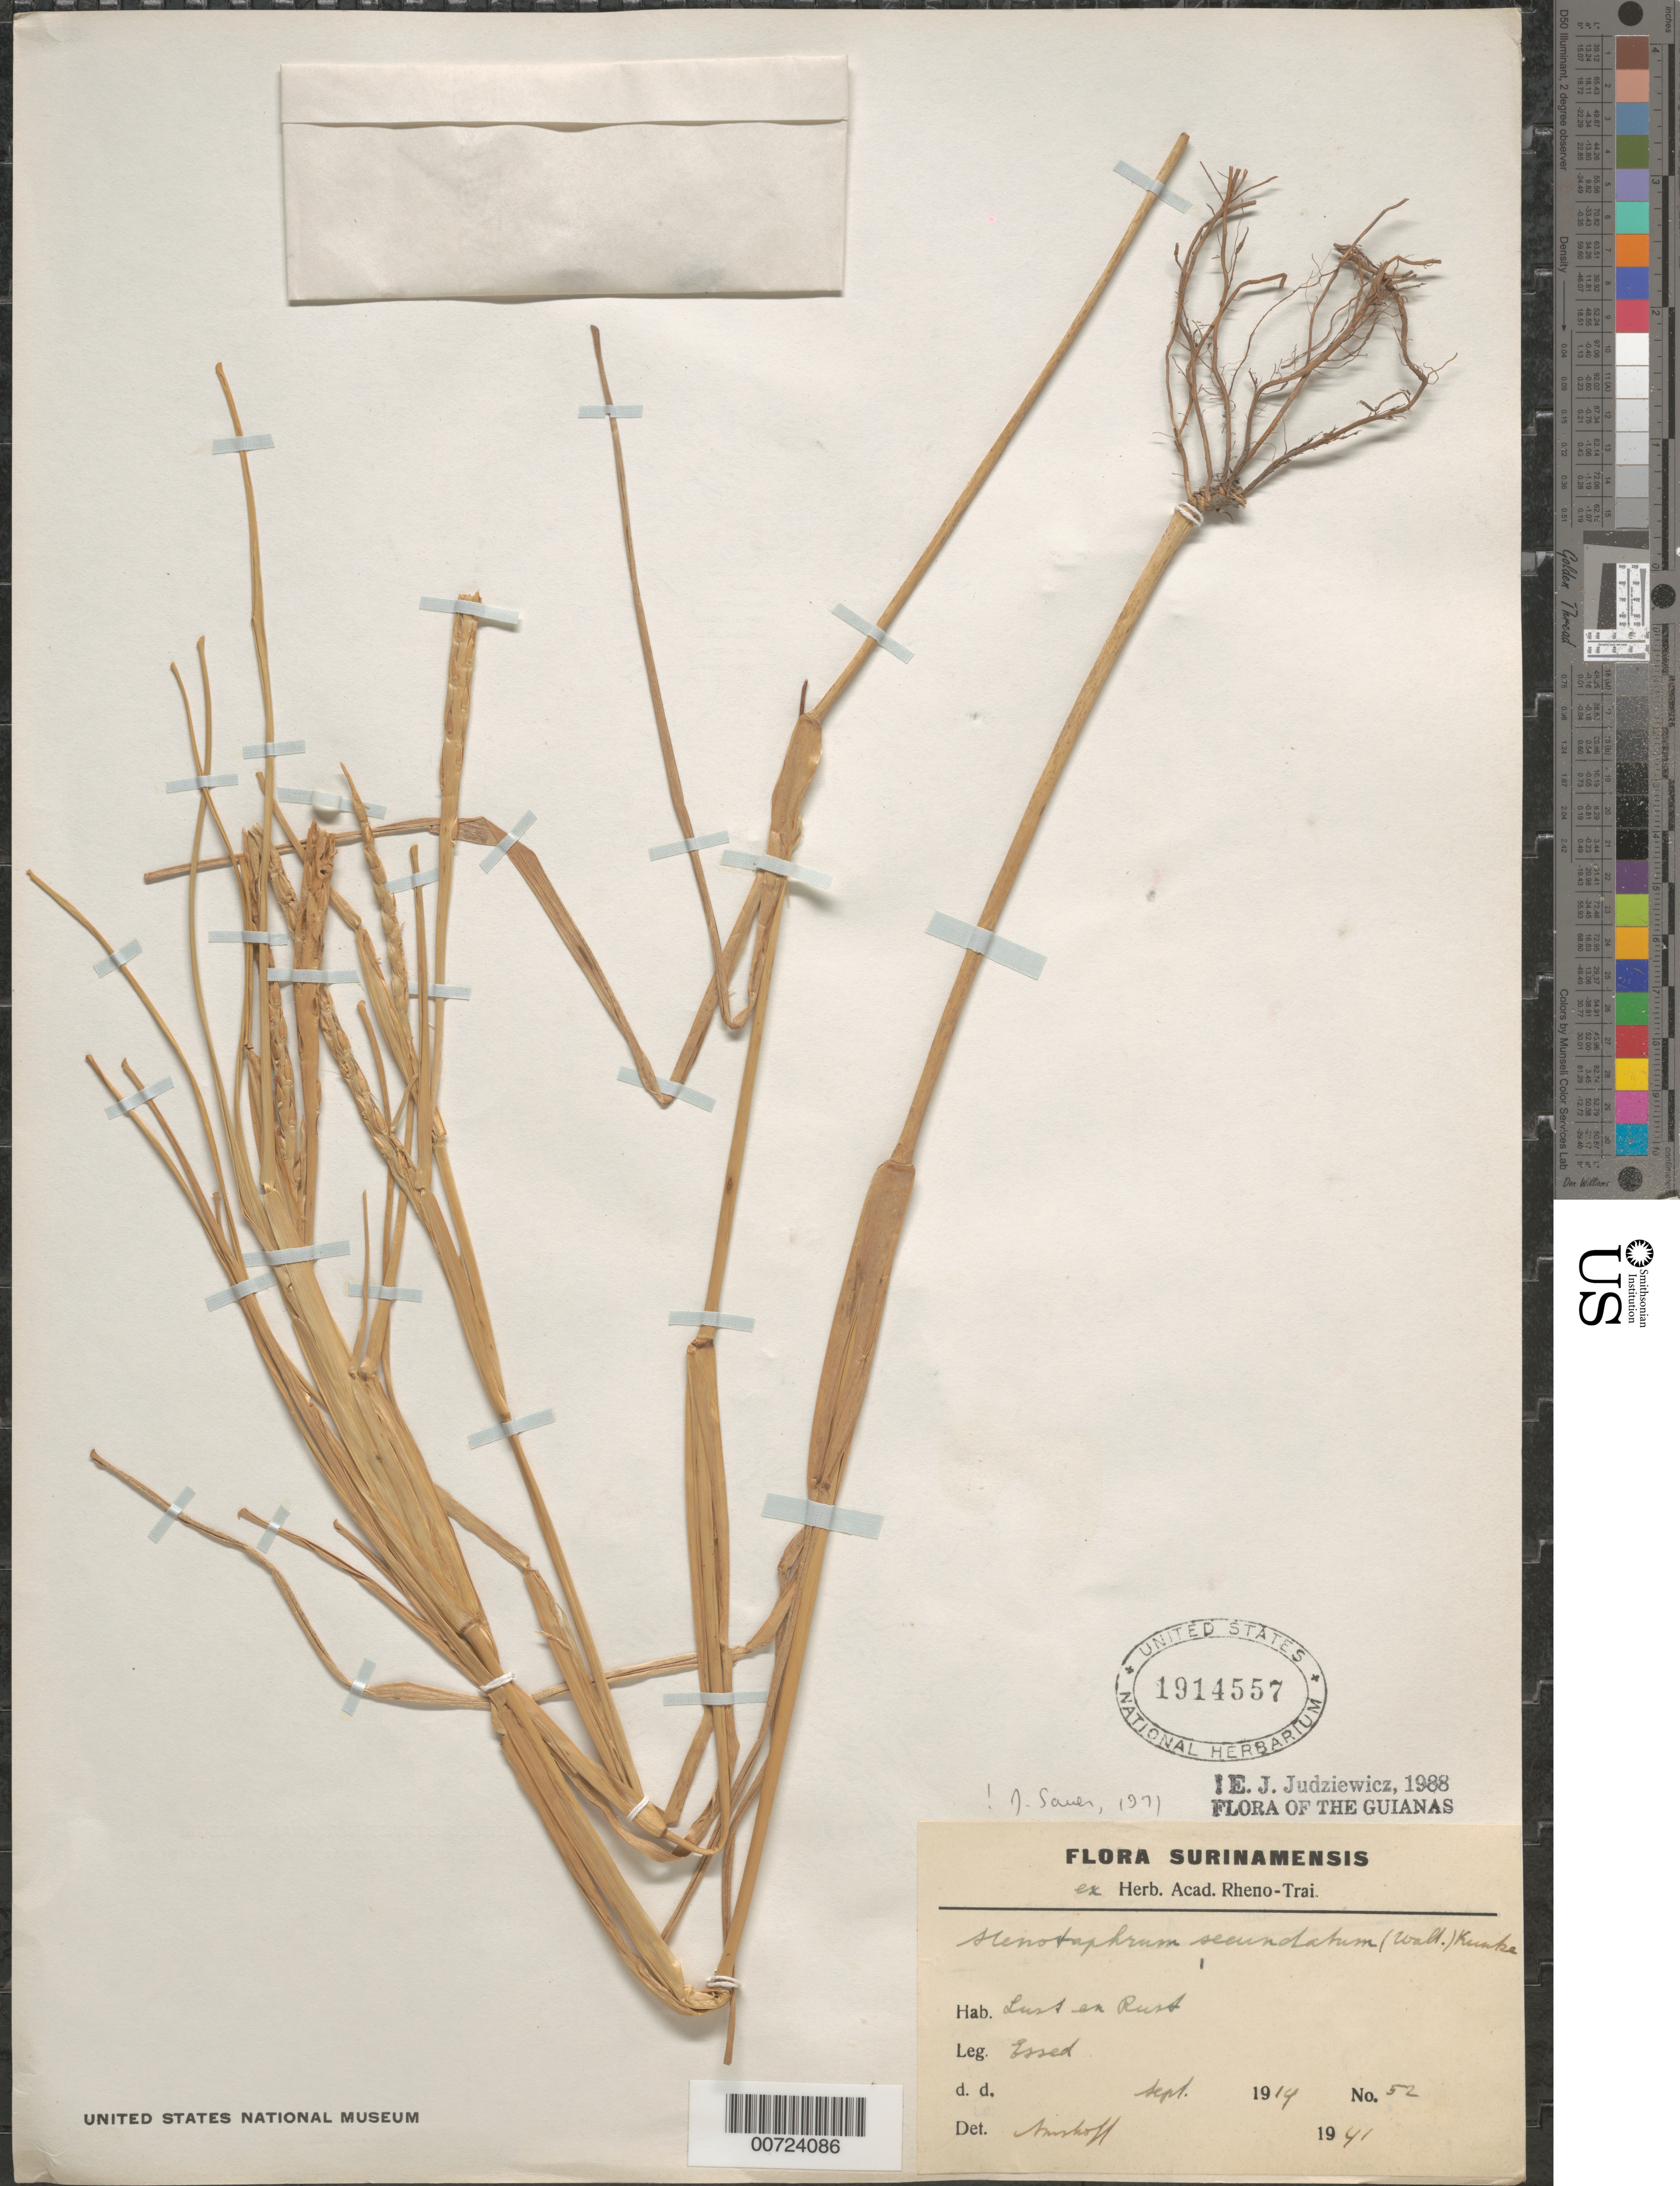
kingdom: Plantae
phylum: Tracheophyta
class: Liliopsida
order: Poales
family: Poaceae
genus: Stenotaphrum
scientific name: Stenotaphrum secundatum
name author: (Walter) Kuntze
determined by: Judziewicz, E. J.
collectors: E. Essed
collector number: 52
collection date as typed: Sep-14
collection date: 1914-09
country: Suriname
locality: Lust en Rust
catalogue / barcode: US 1914557